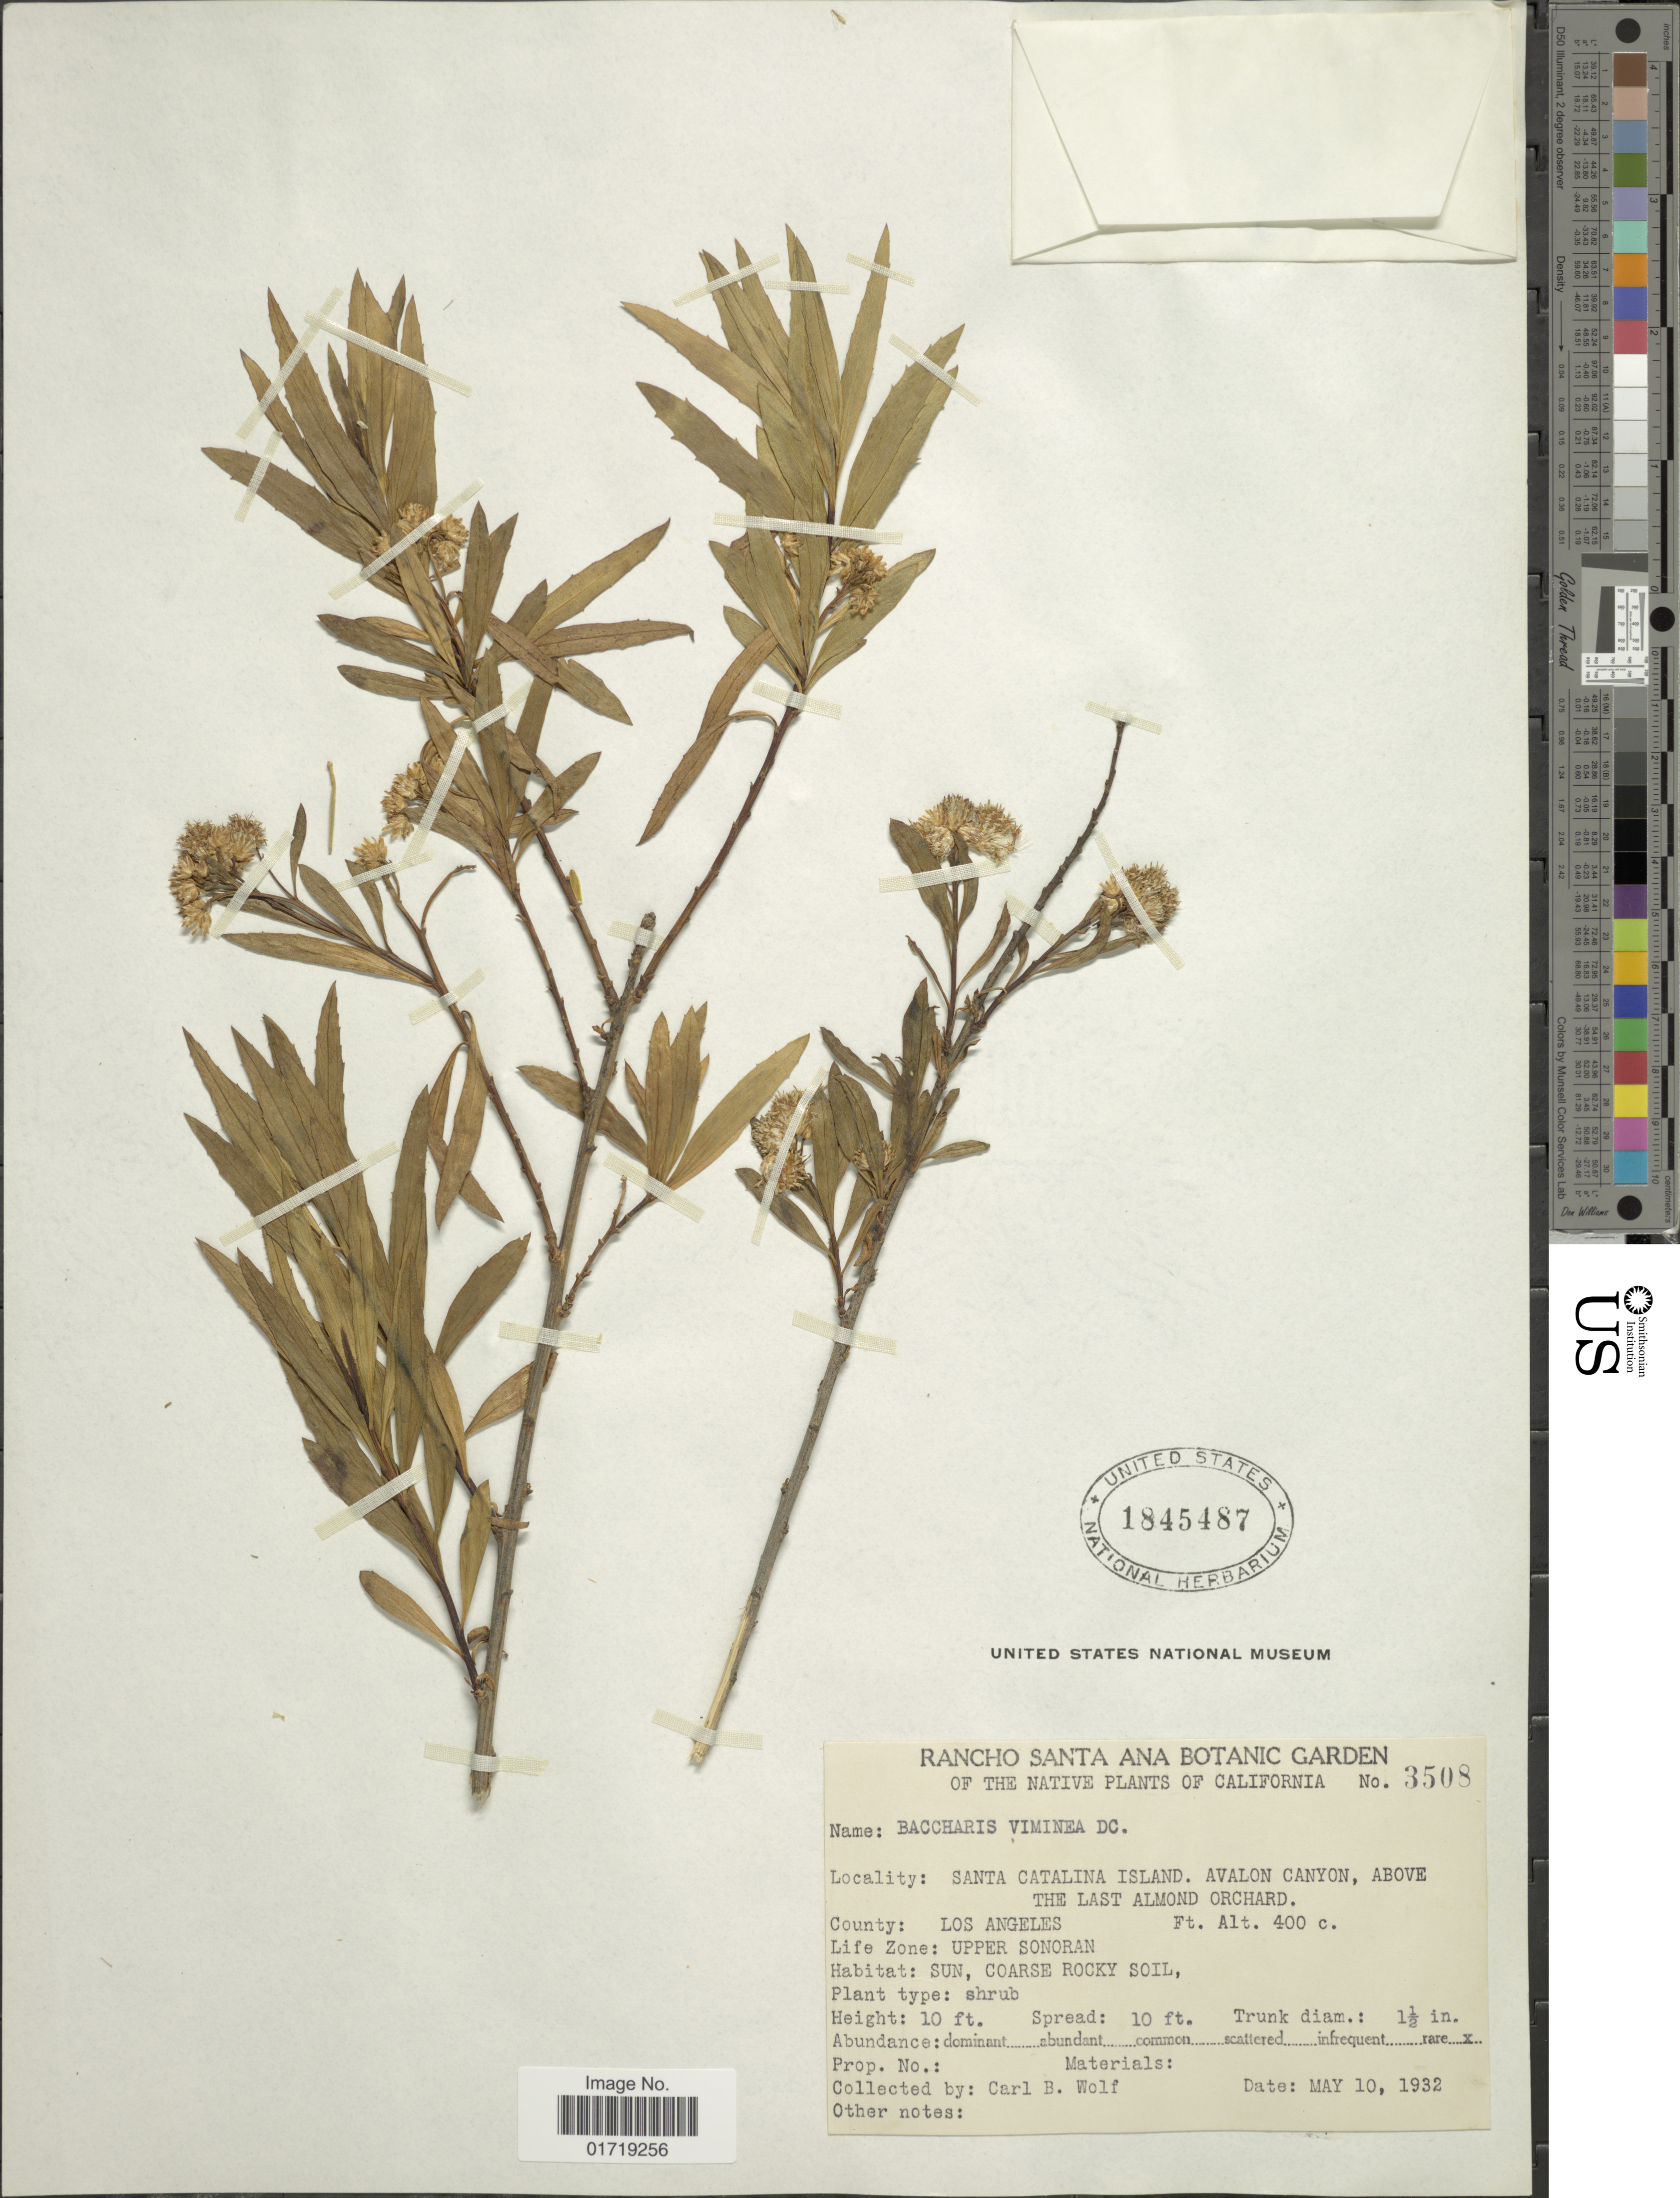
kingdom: Plantae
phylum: Tracheophyta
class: Magnoliopsida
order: Asterales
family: Asteraceae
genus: Baccharis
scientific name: Baccharis viminea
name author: DC.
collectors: C. B. Wolf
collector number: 3508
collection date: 1932-05-10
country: United States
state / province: California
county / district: Los Angeles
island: Santa Catalina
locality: Santa Catalina Island, Avalon Canyon, Above The Last Almond Orchard, County: Los Angeles, Life Zone: Upper Sonoran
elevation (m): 122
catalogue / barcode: US 1845487